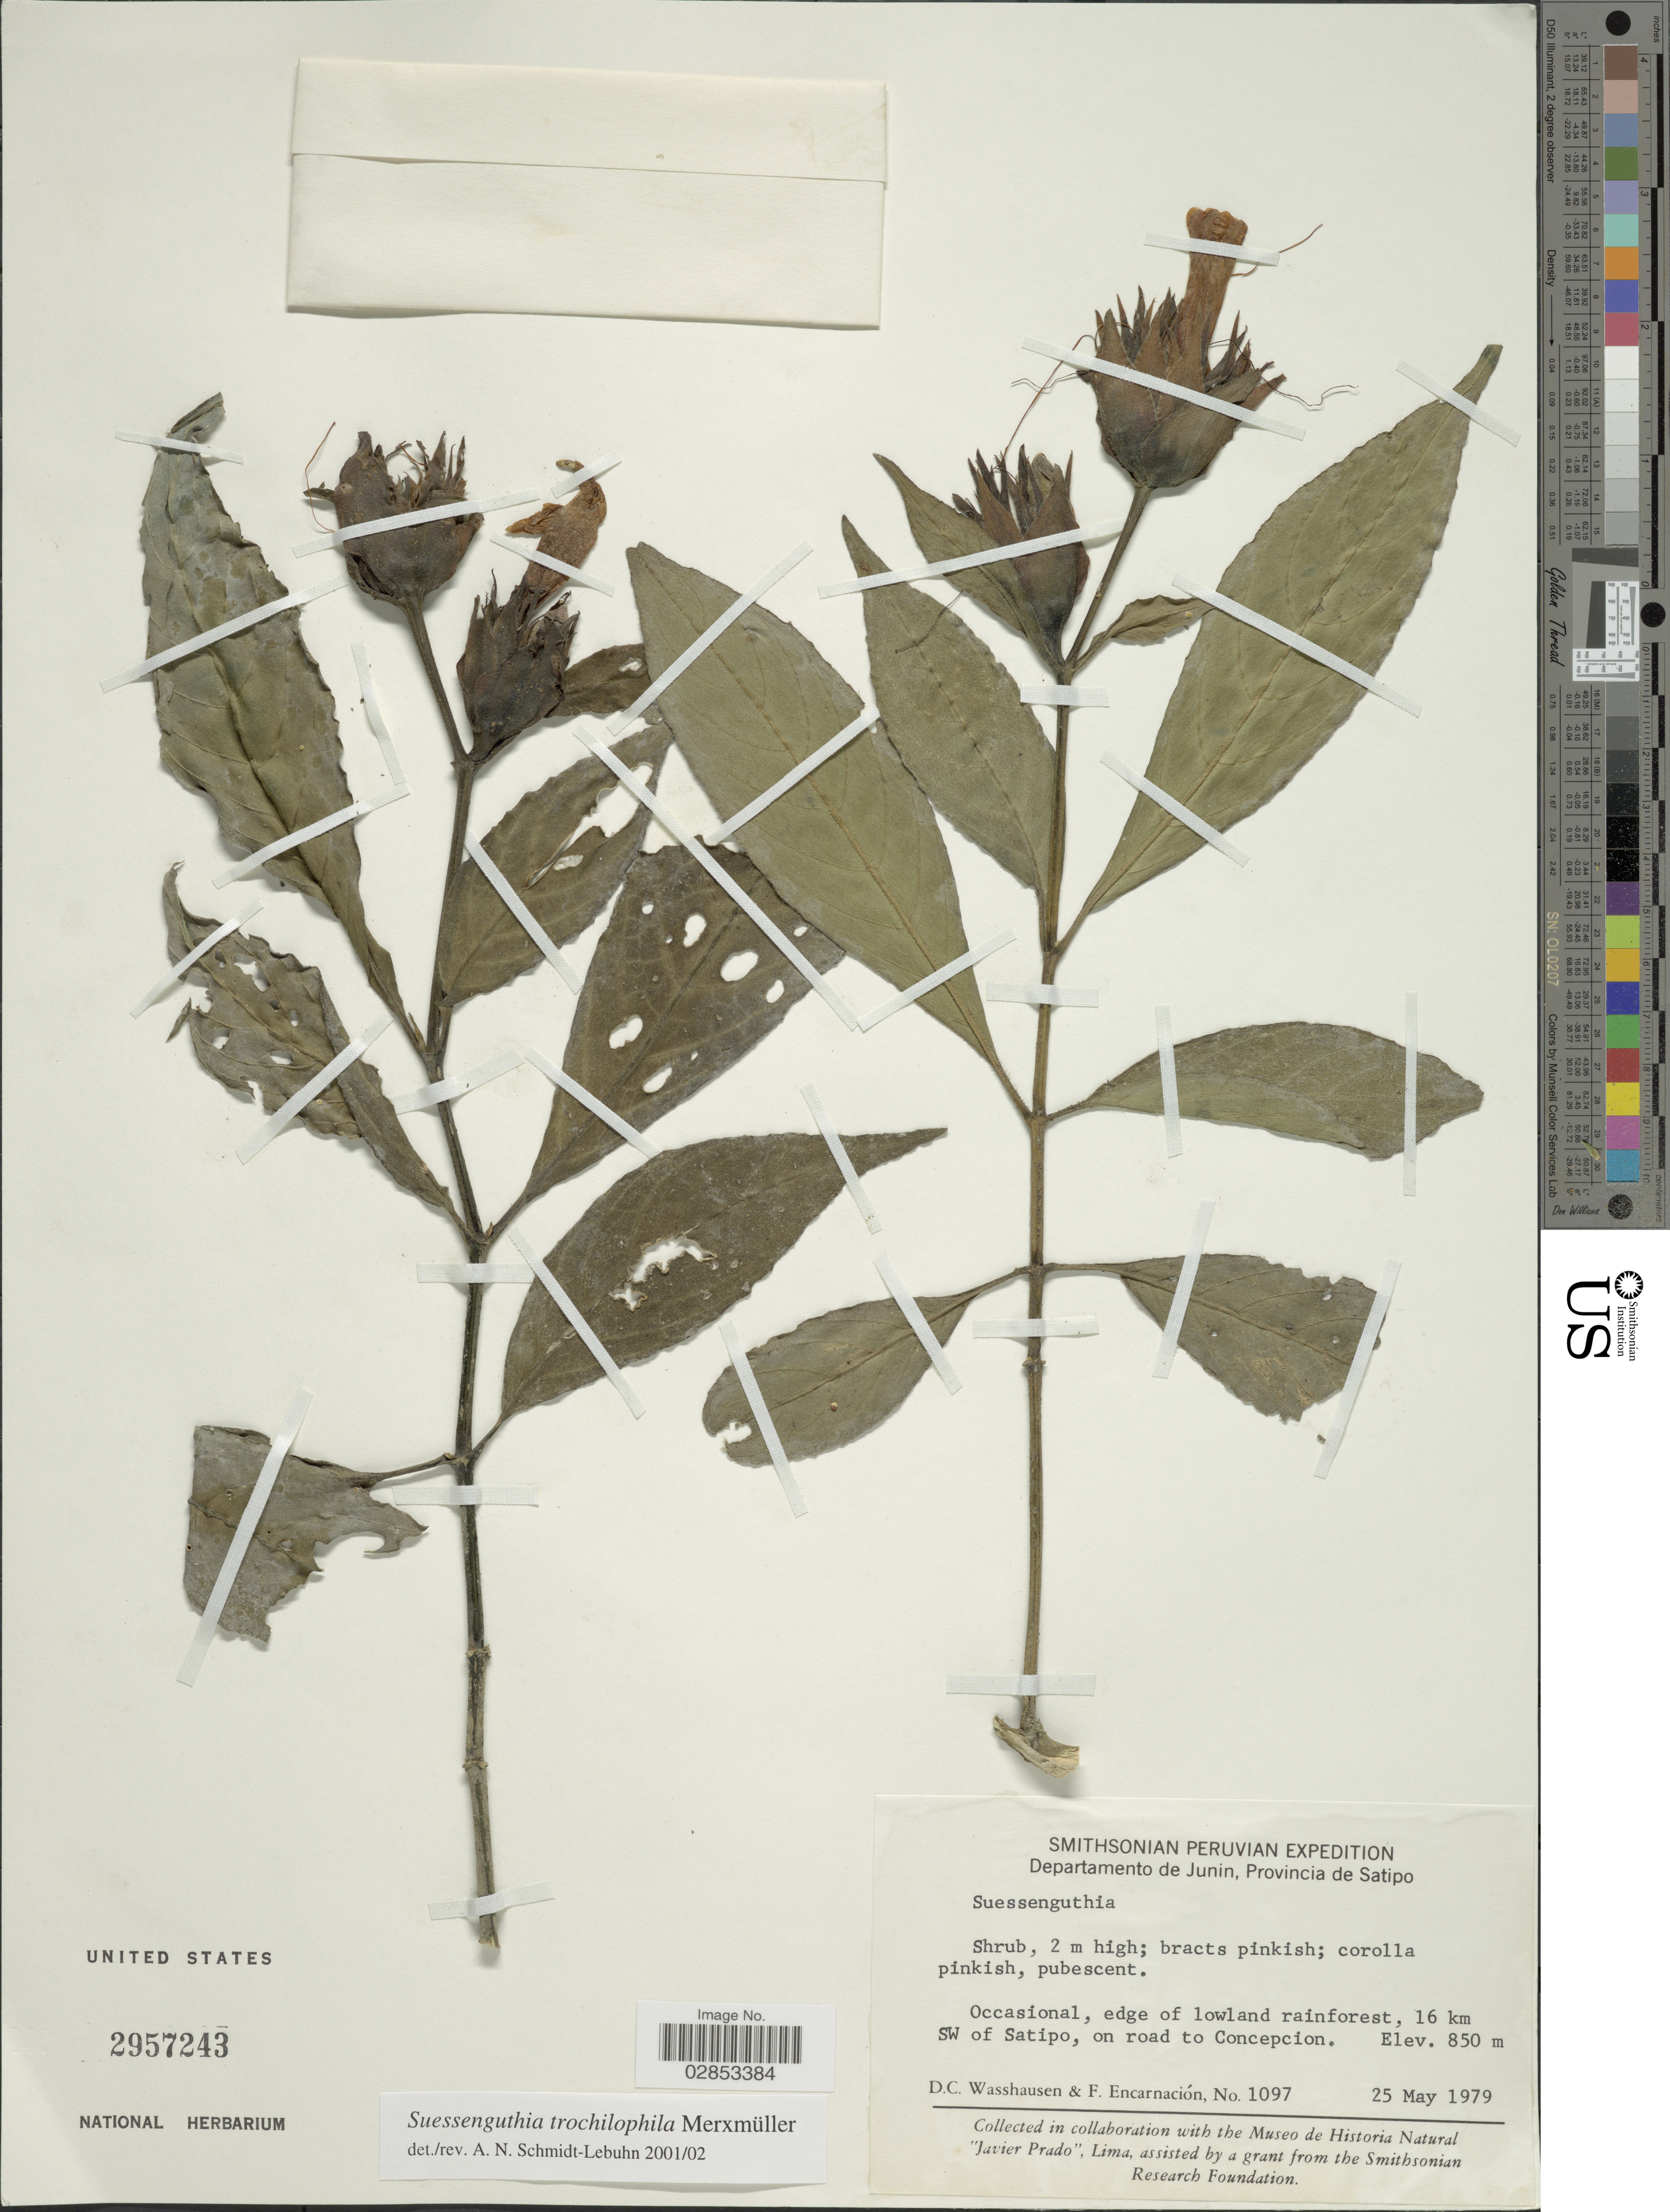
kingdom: Plantae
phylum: Tracheophyta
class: Magnoliopsida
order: Lamiales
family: Acanthaceae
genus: Suessenguthia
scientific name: Suessenguthia trochilophila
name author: Merxm.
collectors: D. C. Wasshausen & F. Encarnación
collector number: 1097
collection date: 1979-05-25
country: Peru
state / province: Junín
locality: Departamento Junin, Provincia de Satipo. Occasional, edge of lowland rainforest, 16 km SW of Satipo, on road to Concepcion.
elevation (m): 850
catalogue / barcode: US 2957243